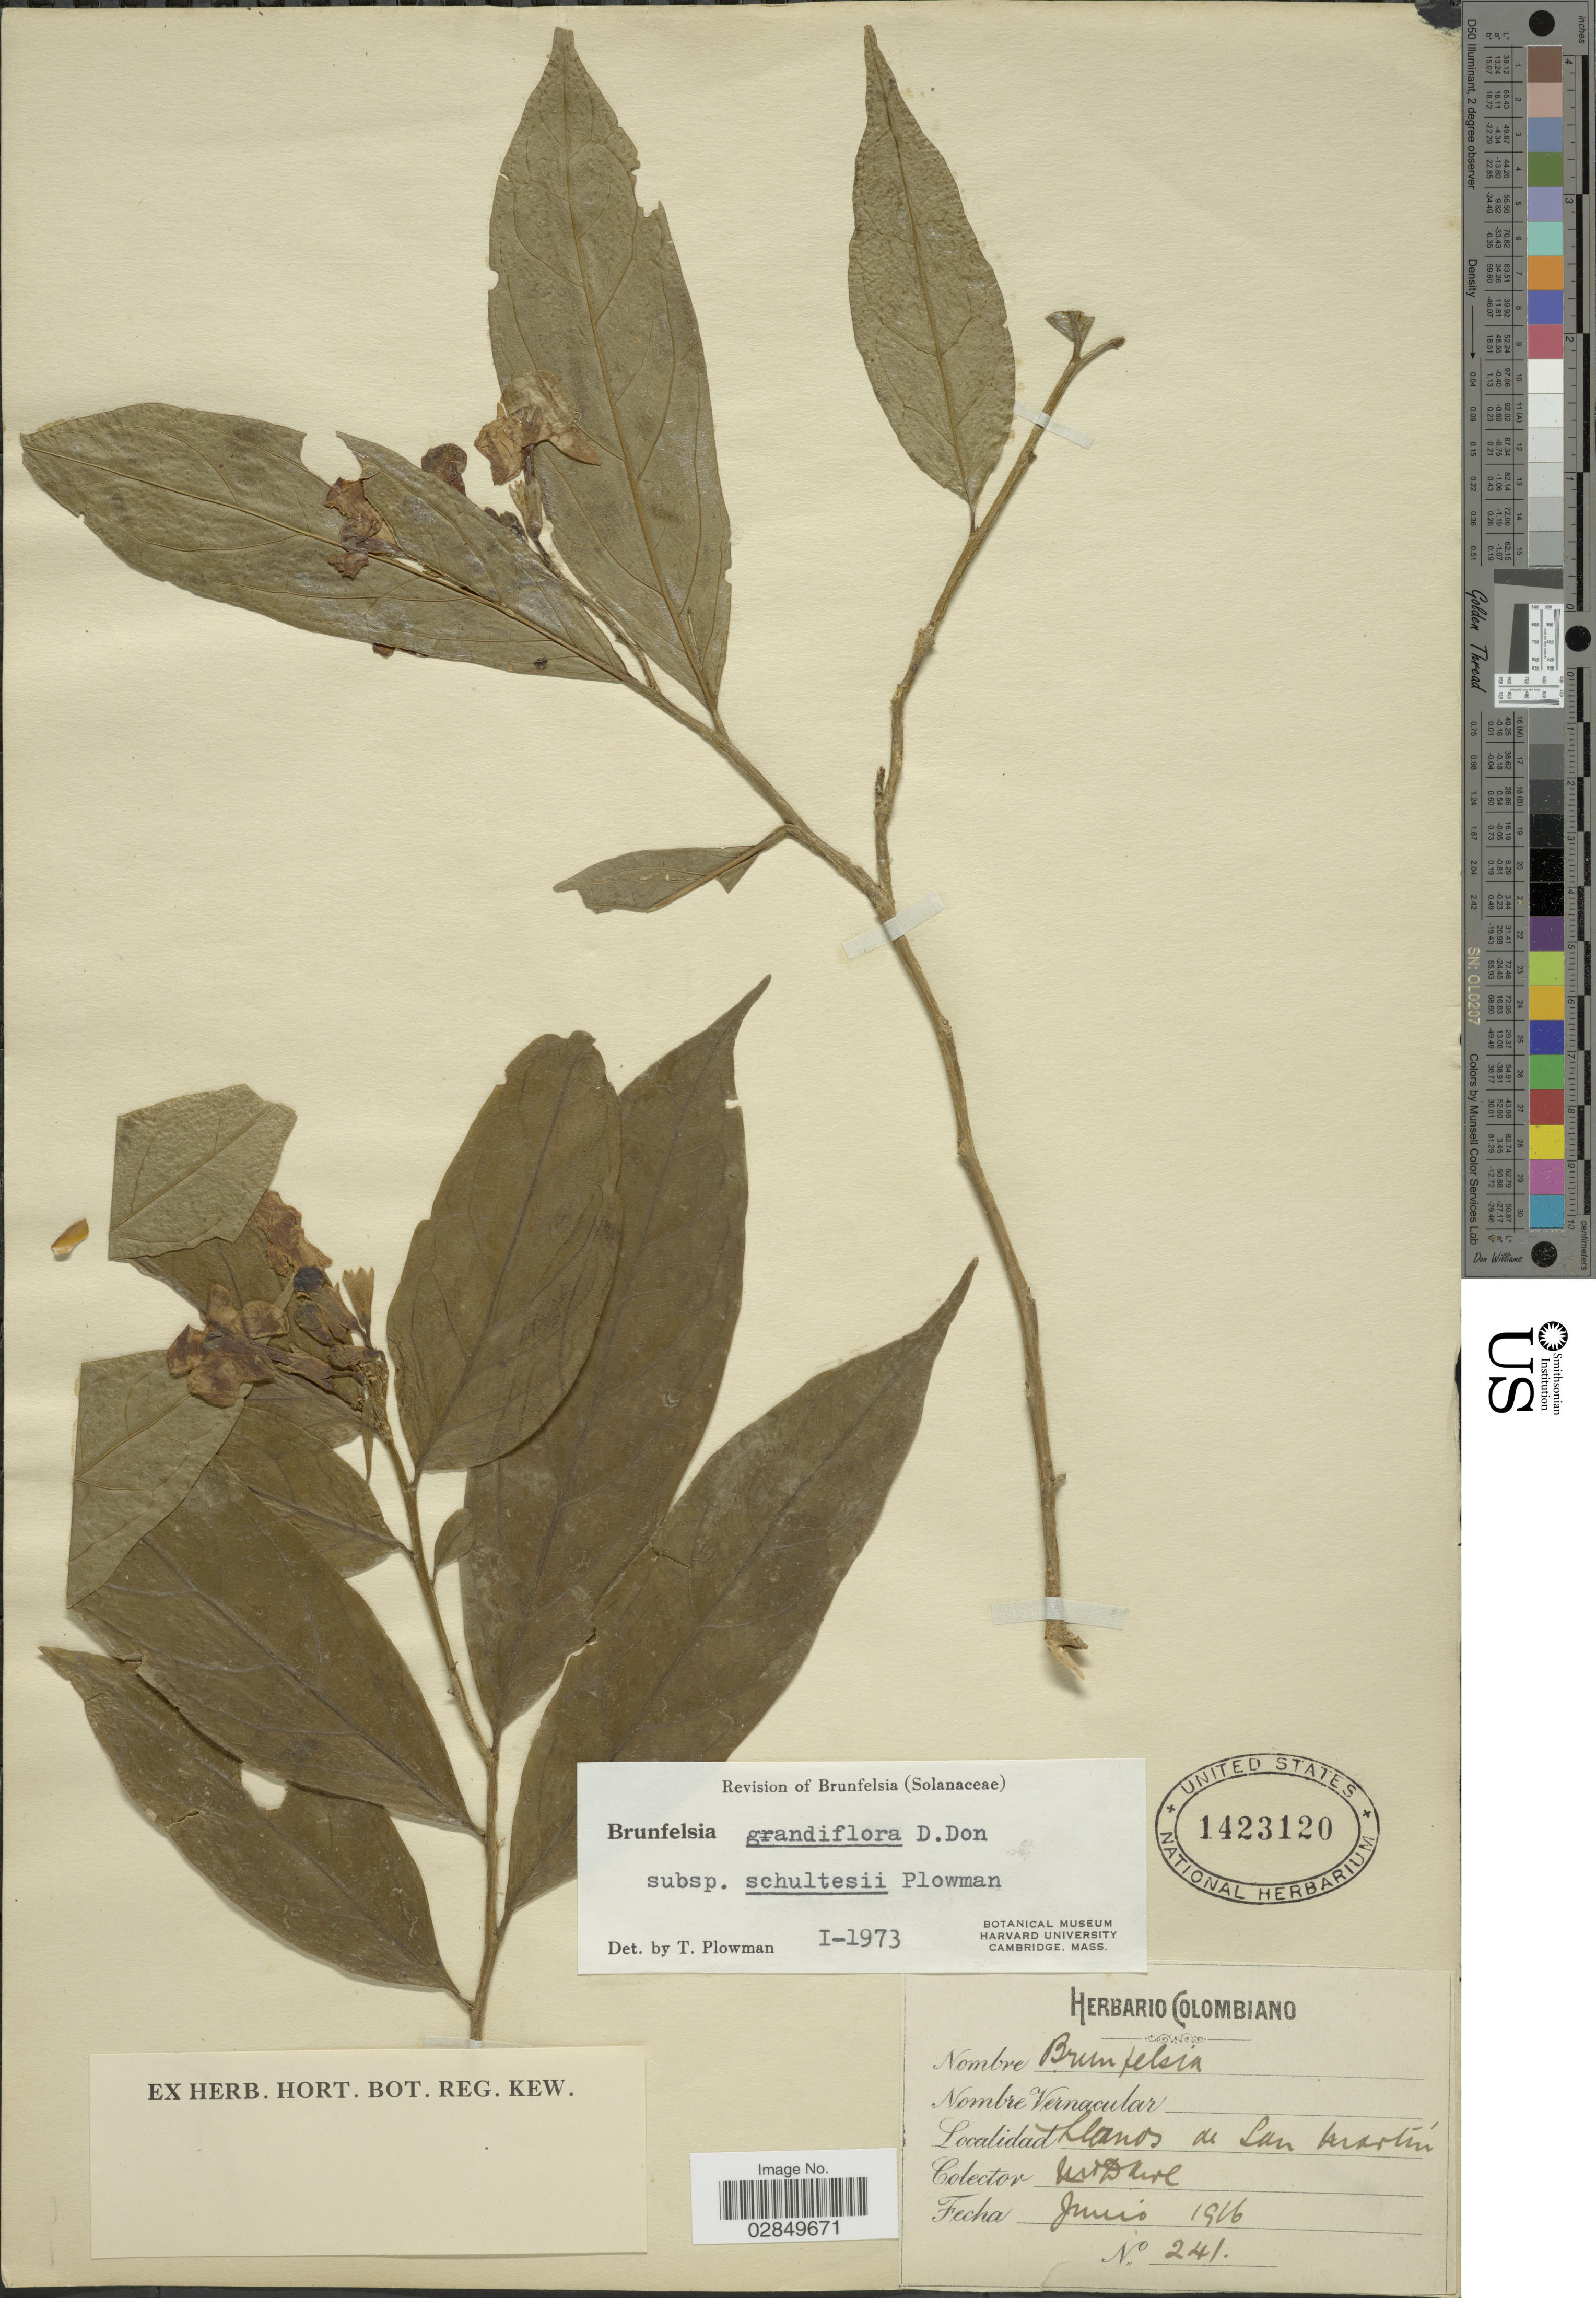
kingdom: Plantae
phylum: Tracheophyta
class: Magnoliopsida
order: Solanales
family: Solanaceae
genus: Brunfelsia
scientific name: Brunfelsia grandiflora subsp. schultesii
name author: Plowman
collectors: M. T. Dawe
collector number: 241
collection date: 1916-06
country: Peru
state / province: San Martín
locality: Llanos de San Martín.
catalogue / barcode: US 1423120